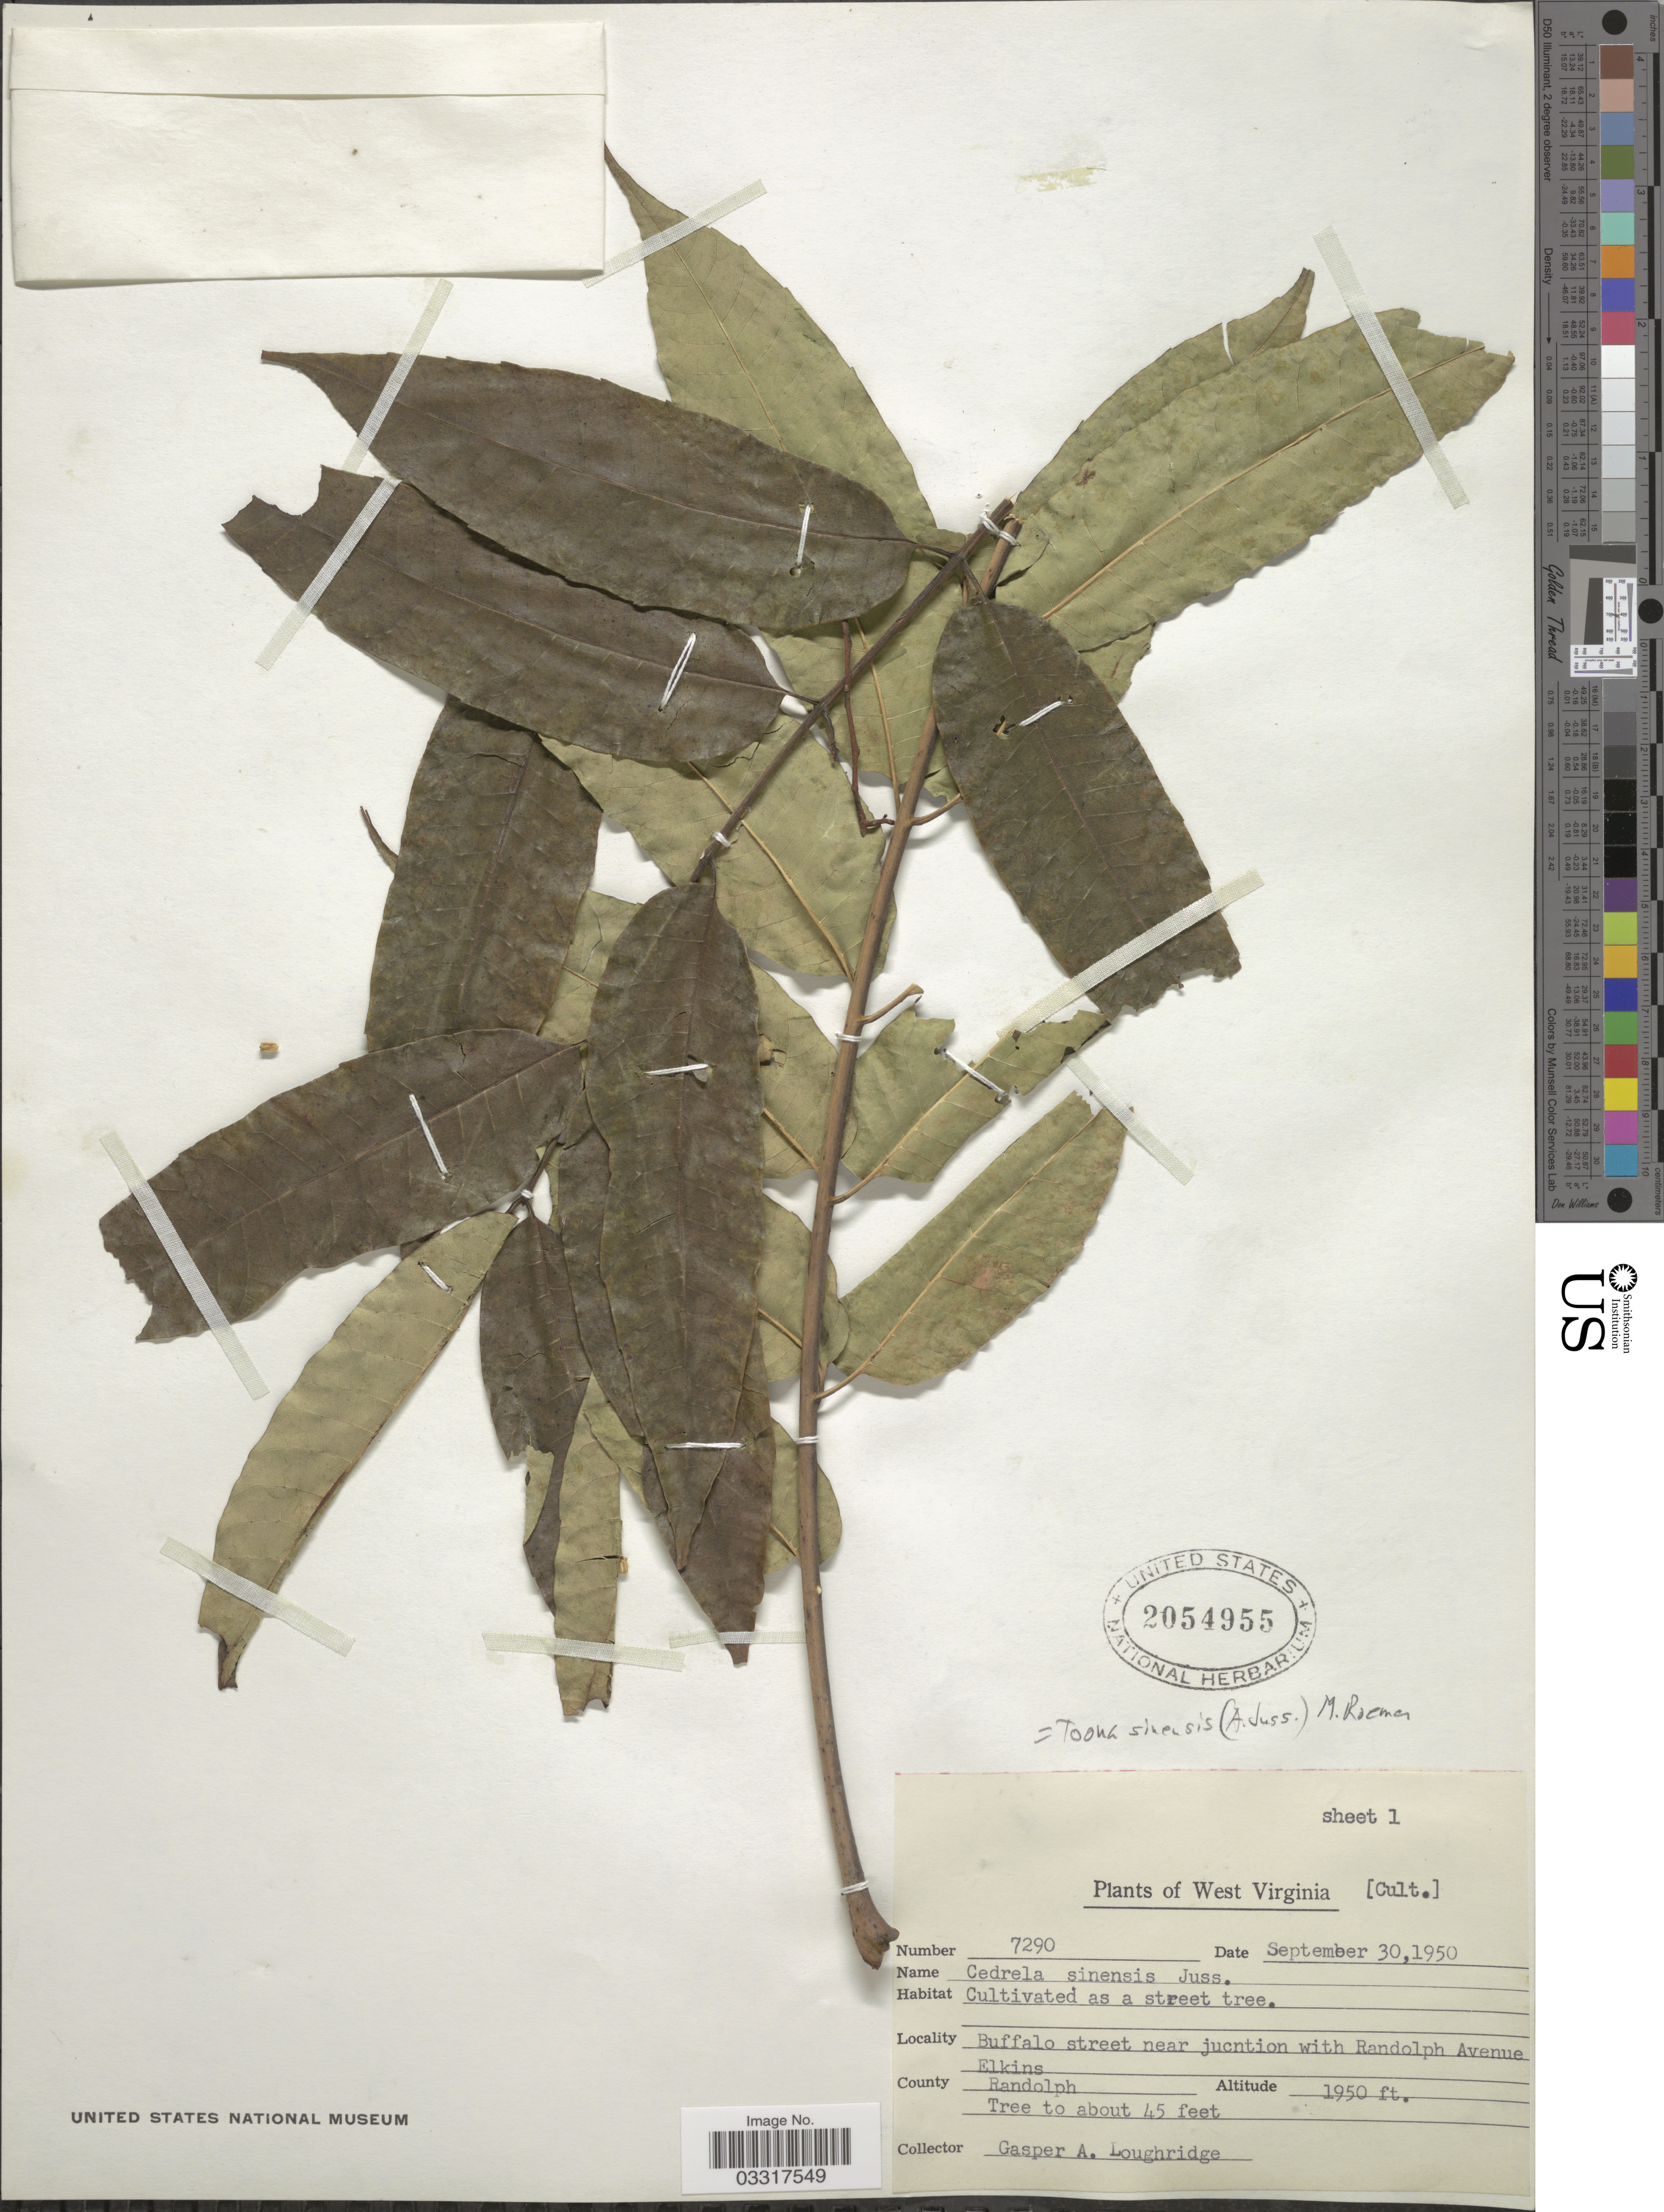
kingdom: Plantae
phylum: Tracheophyta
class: Magnoliopsida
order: Sapindales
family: Meliaceae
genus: Toona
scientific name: Toona sinensis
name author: (A. Juss.) M. Roem.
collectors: G. Loughridge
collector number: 7290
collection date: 1950-09-30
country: United States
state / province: West Virginia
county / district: Randolph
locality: Buffalo street near junction with Randolph Avenue Elkins. County Randolph.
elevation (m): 594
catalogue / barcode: US 2054955